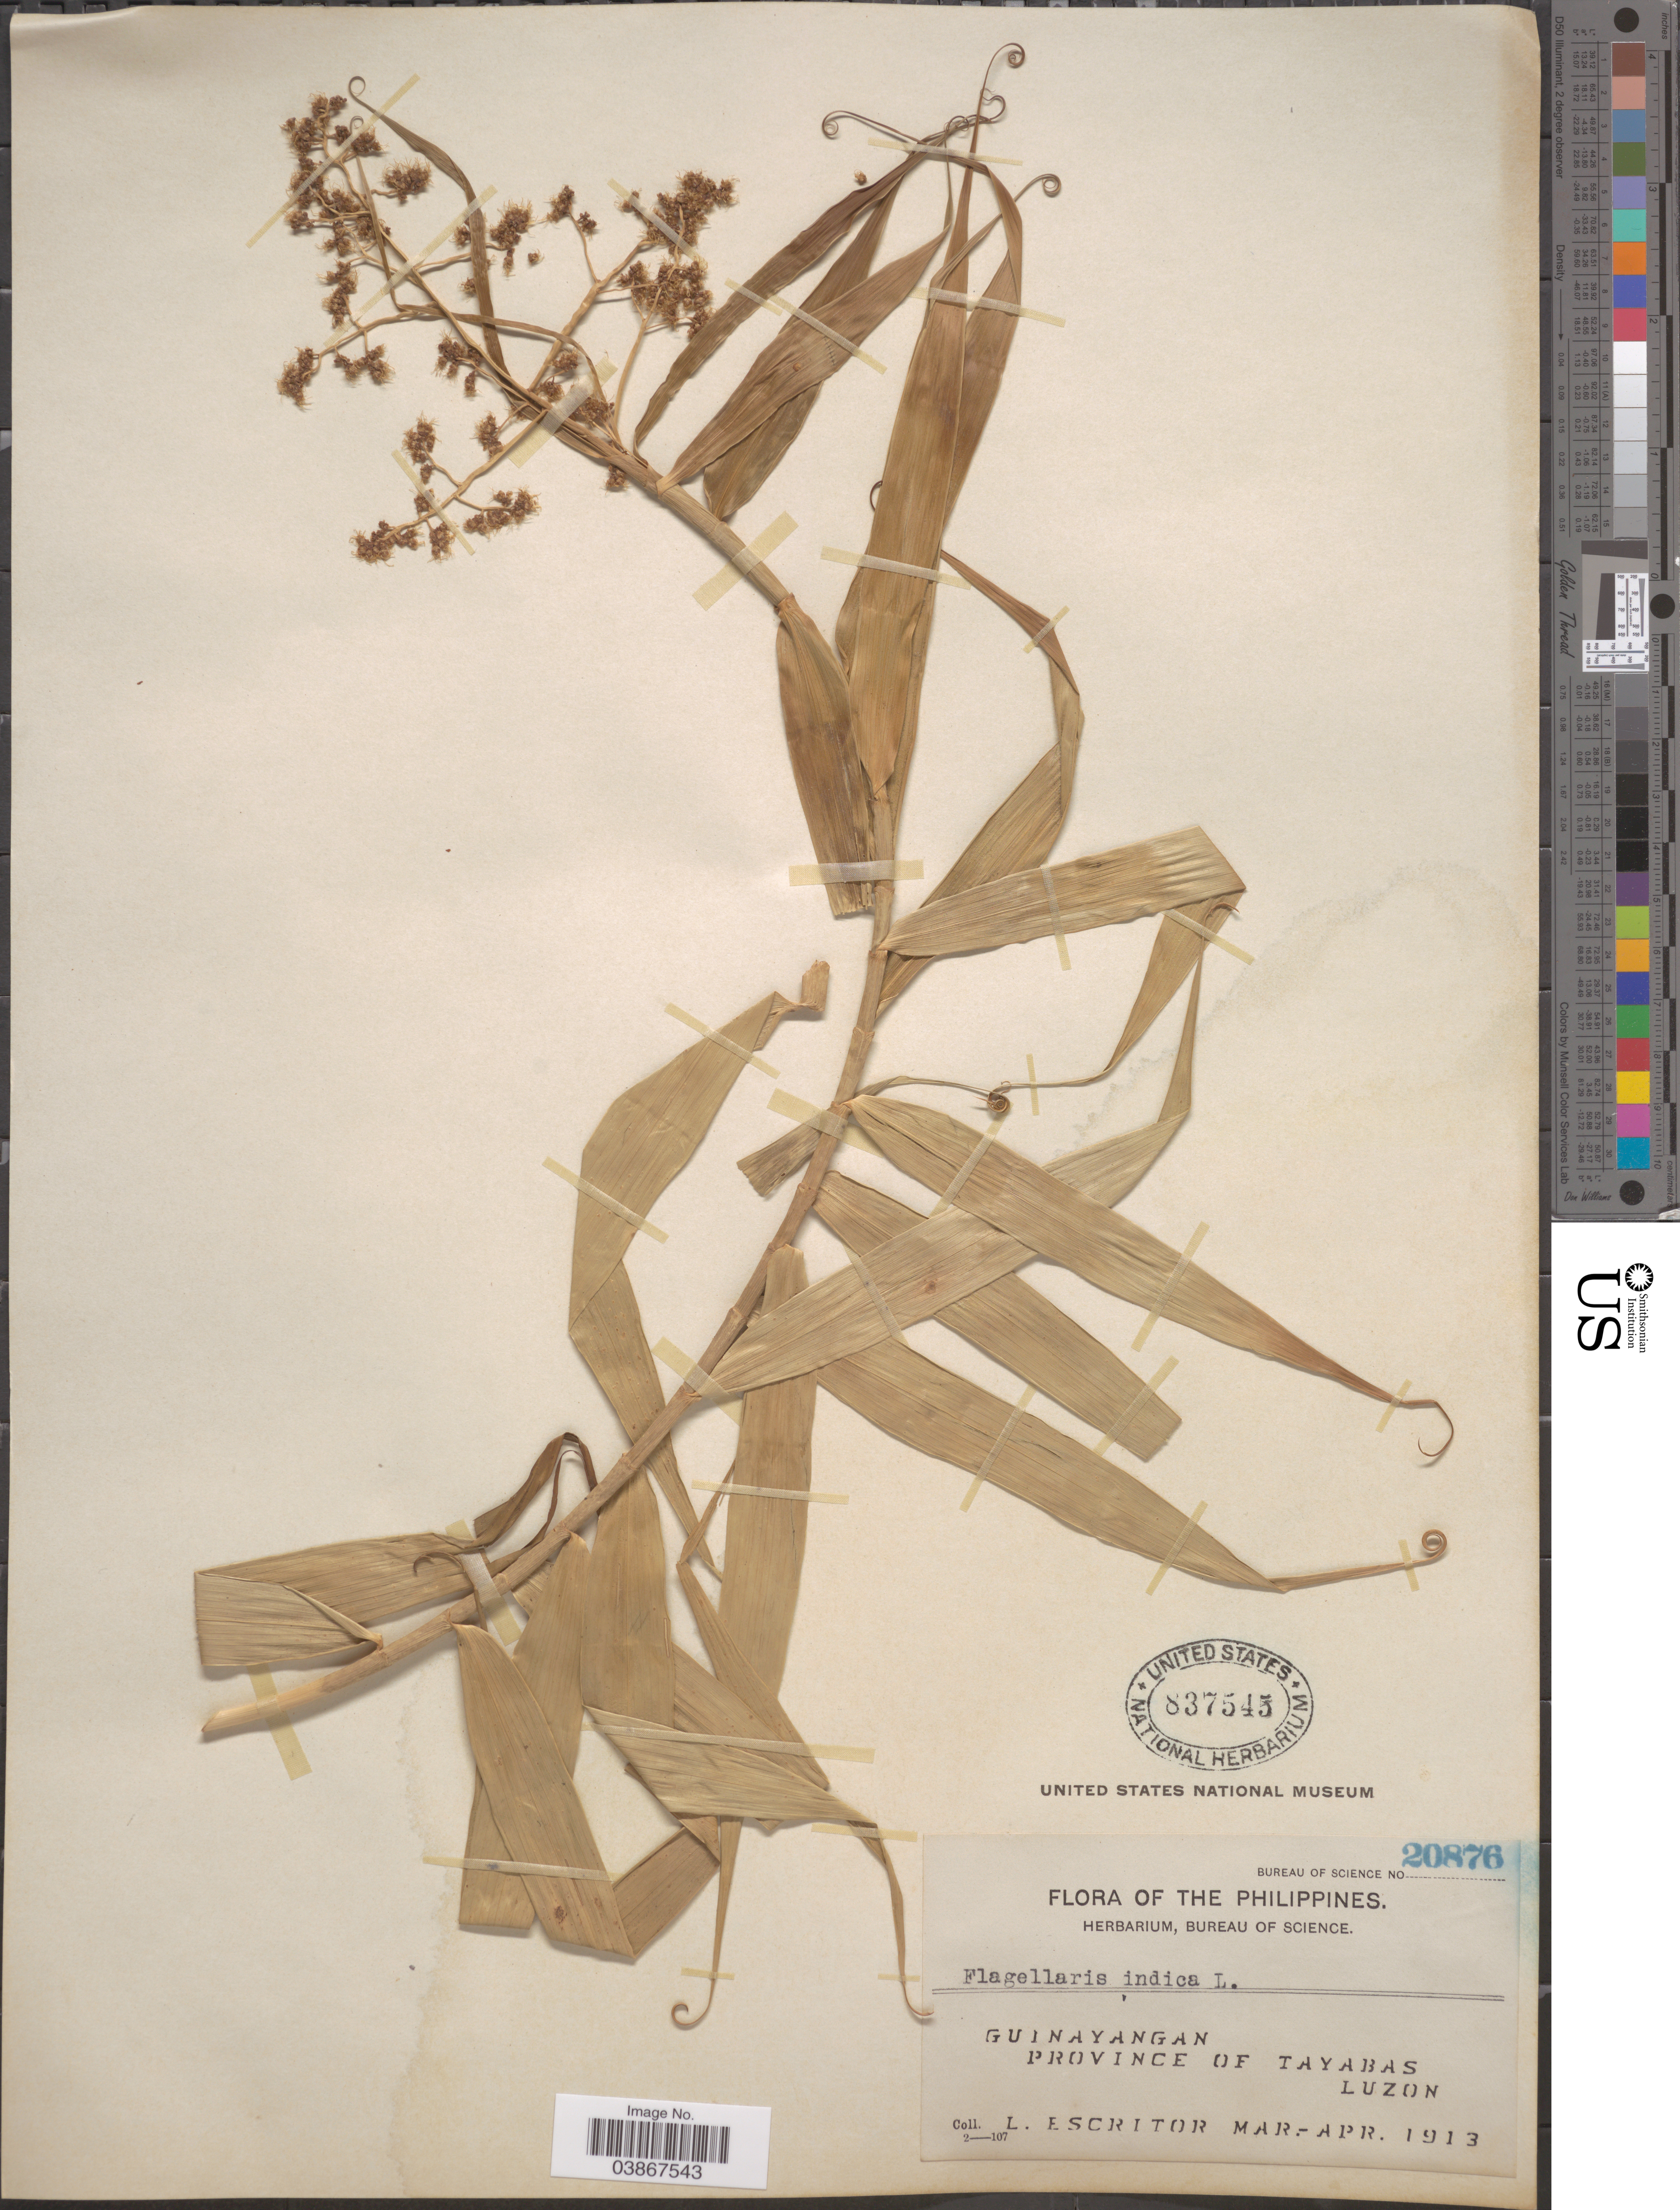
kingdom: Plantae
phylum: Tracheophyta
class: Liliopsida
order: Poales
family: Flagellariaceae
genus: Flagellaria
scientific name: Flagellaria indica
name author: L.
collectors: L. Escritor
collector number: Bureau of Science 20876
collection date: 1913-03/1913-04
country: Philippines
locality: Guinayangan. Province of Tayabas. Luzon.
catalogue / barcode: US 837545